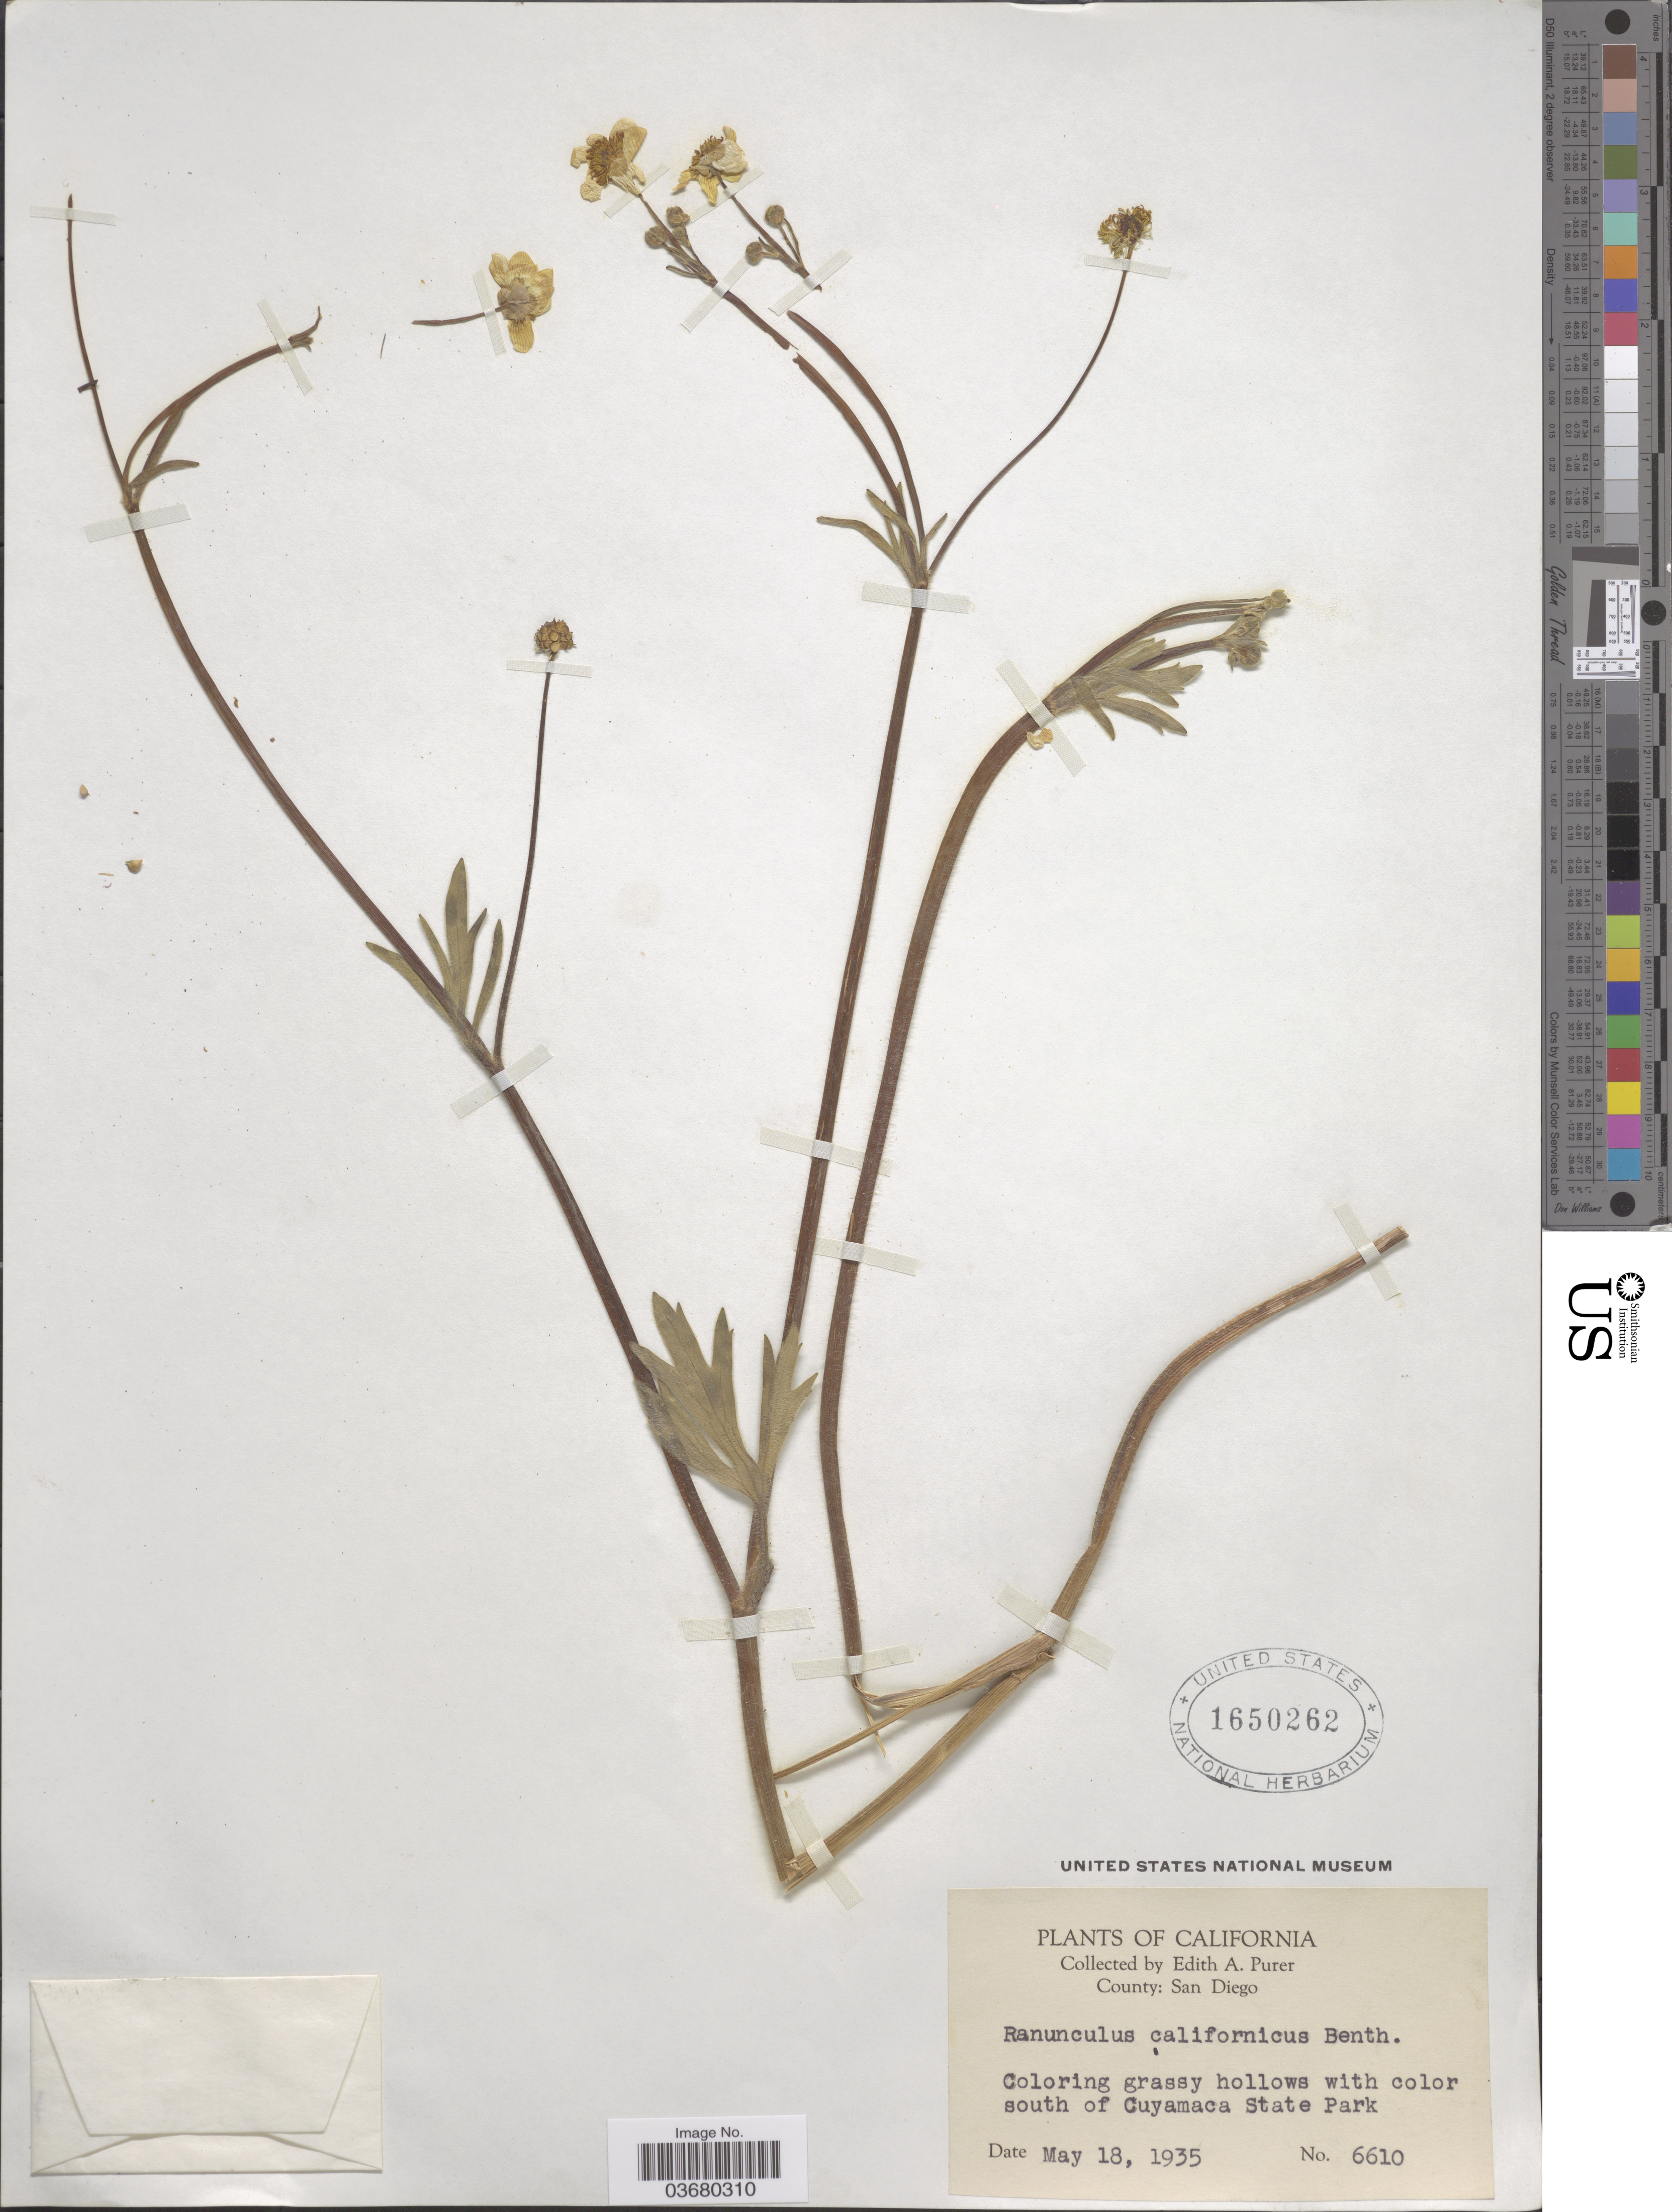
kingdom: Plantae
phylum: Tracheophyta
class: Magnoliopsida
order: Ranunculales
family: Ranunculaceae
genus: Ranunculus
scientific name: Ranunculus californicus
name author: Benth.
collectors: E. Purer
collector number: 6610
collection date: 1935-05-18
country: United States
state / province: California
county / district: San Diego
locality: County: San Diego. South of Cuyamaca State Park.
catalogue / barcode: US 1650262